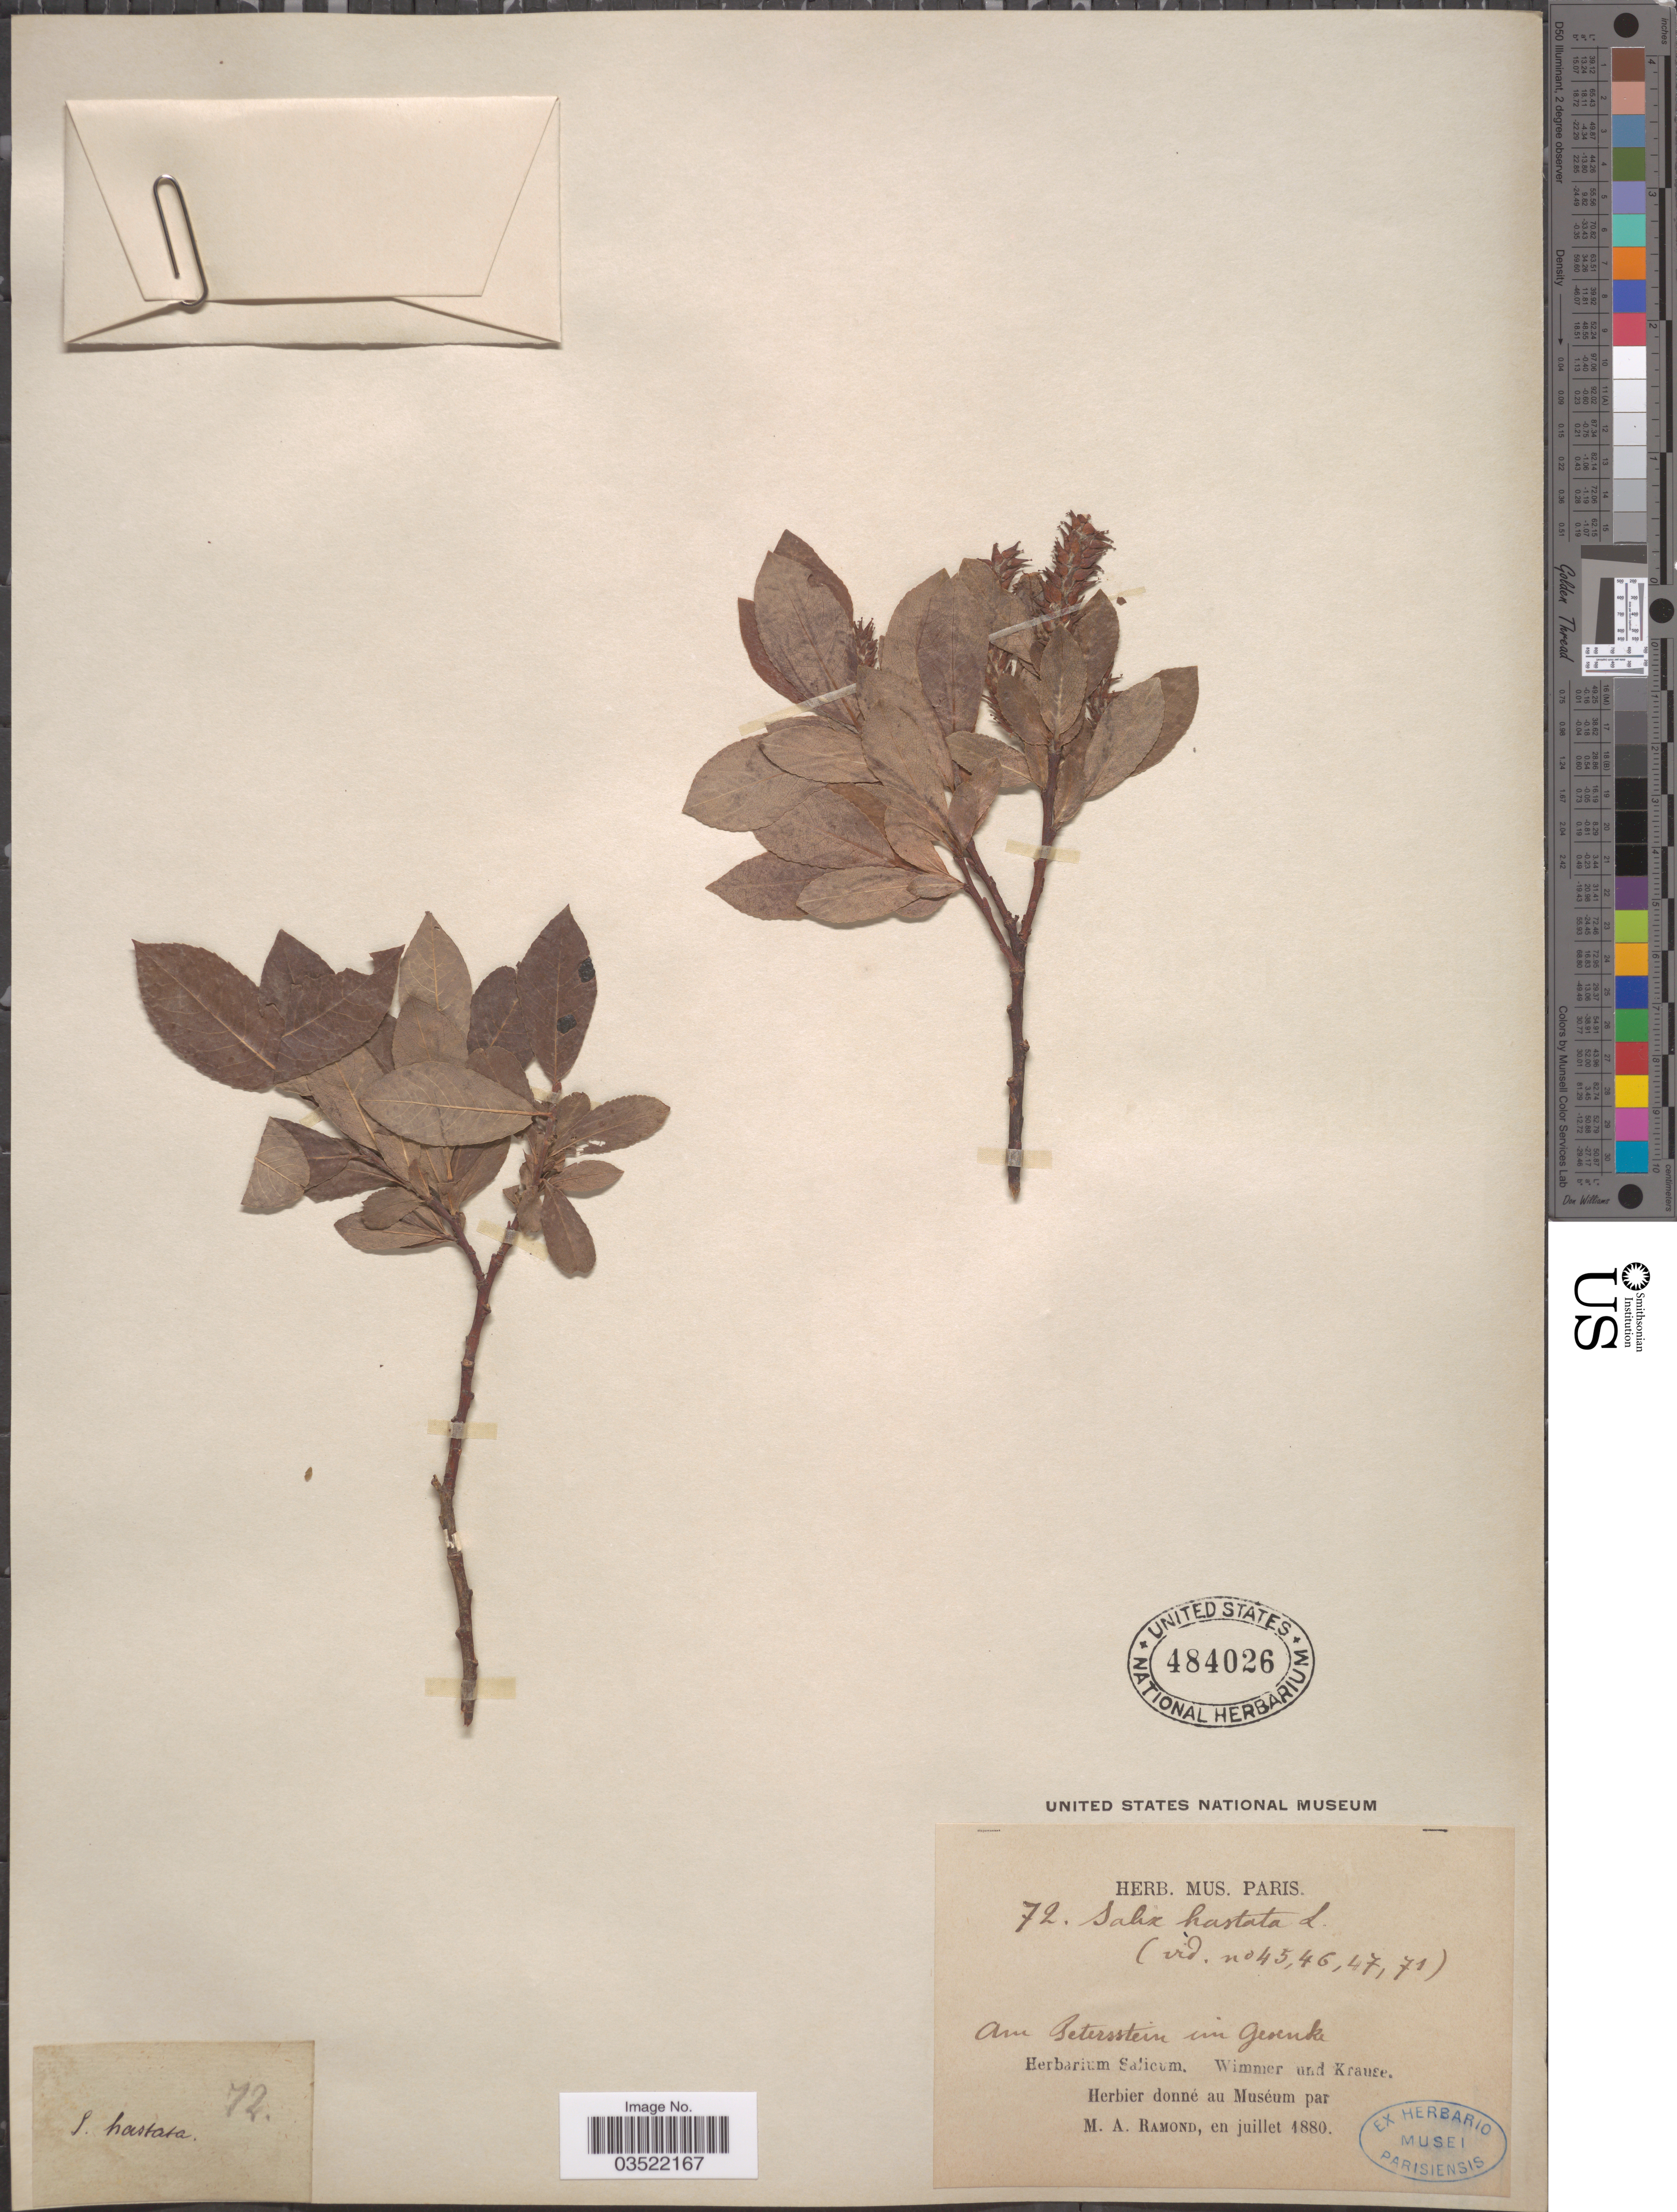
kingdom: Plantae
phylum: Tracheophyta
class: Magnoliopsida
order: Malpighiales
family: Salicaceae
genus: Salix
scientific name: Salix hastata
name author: L.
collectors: Wimmer & -- Krause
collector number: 72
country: Poland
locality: Am Petersstein im Gesenke.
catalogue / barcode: US 484026